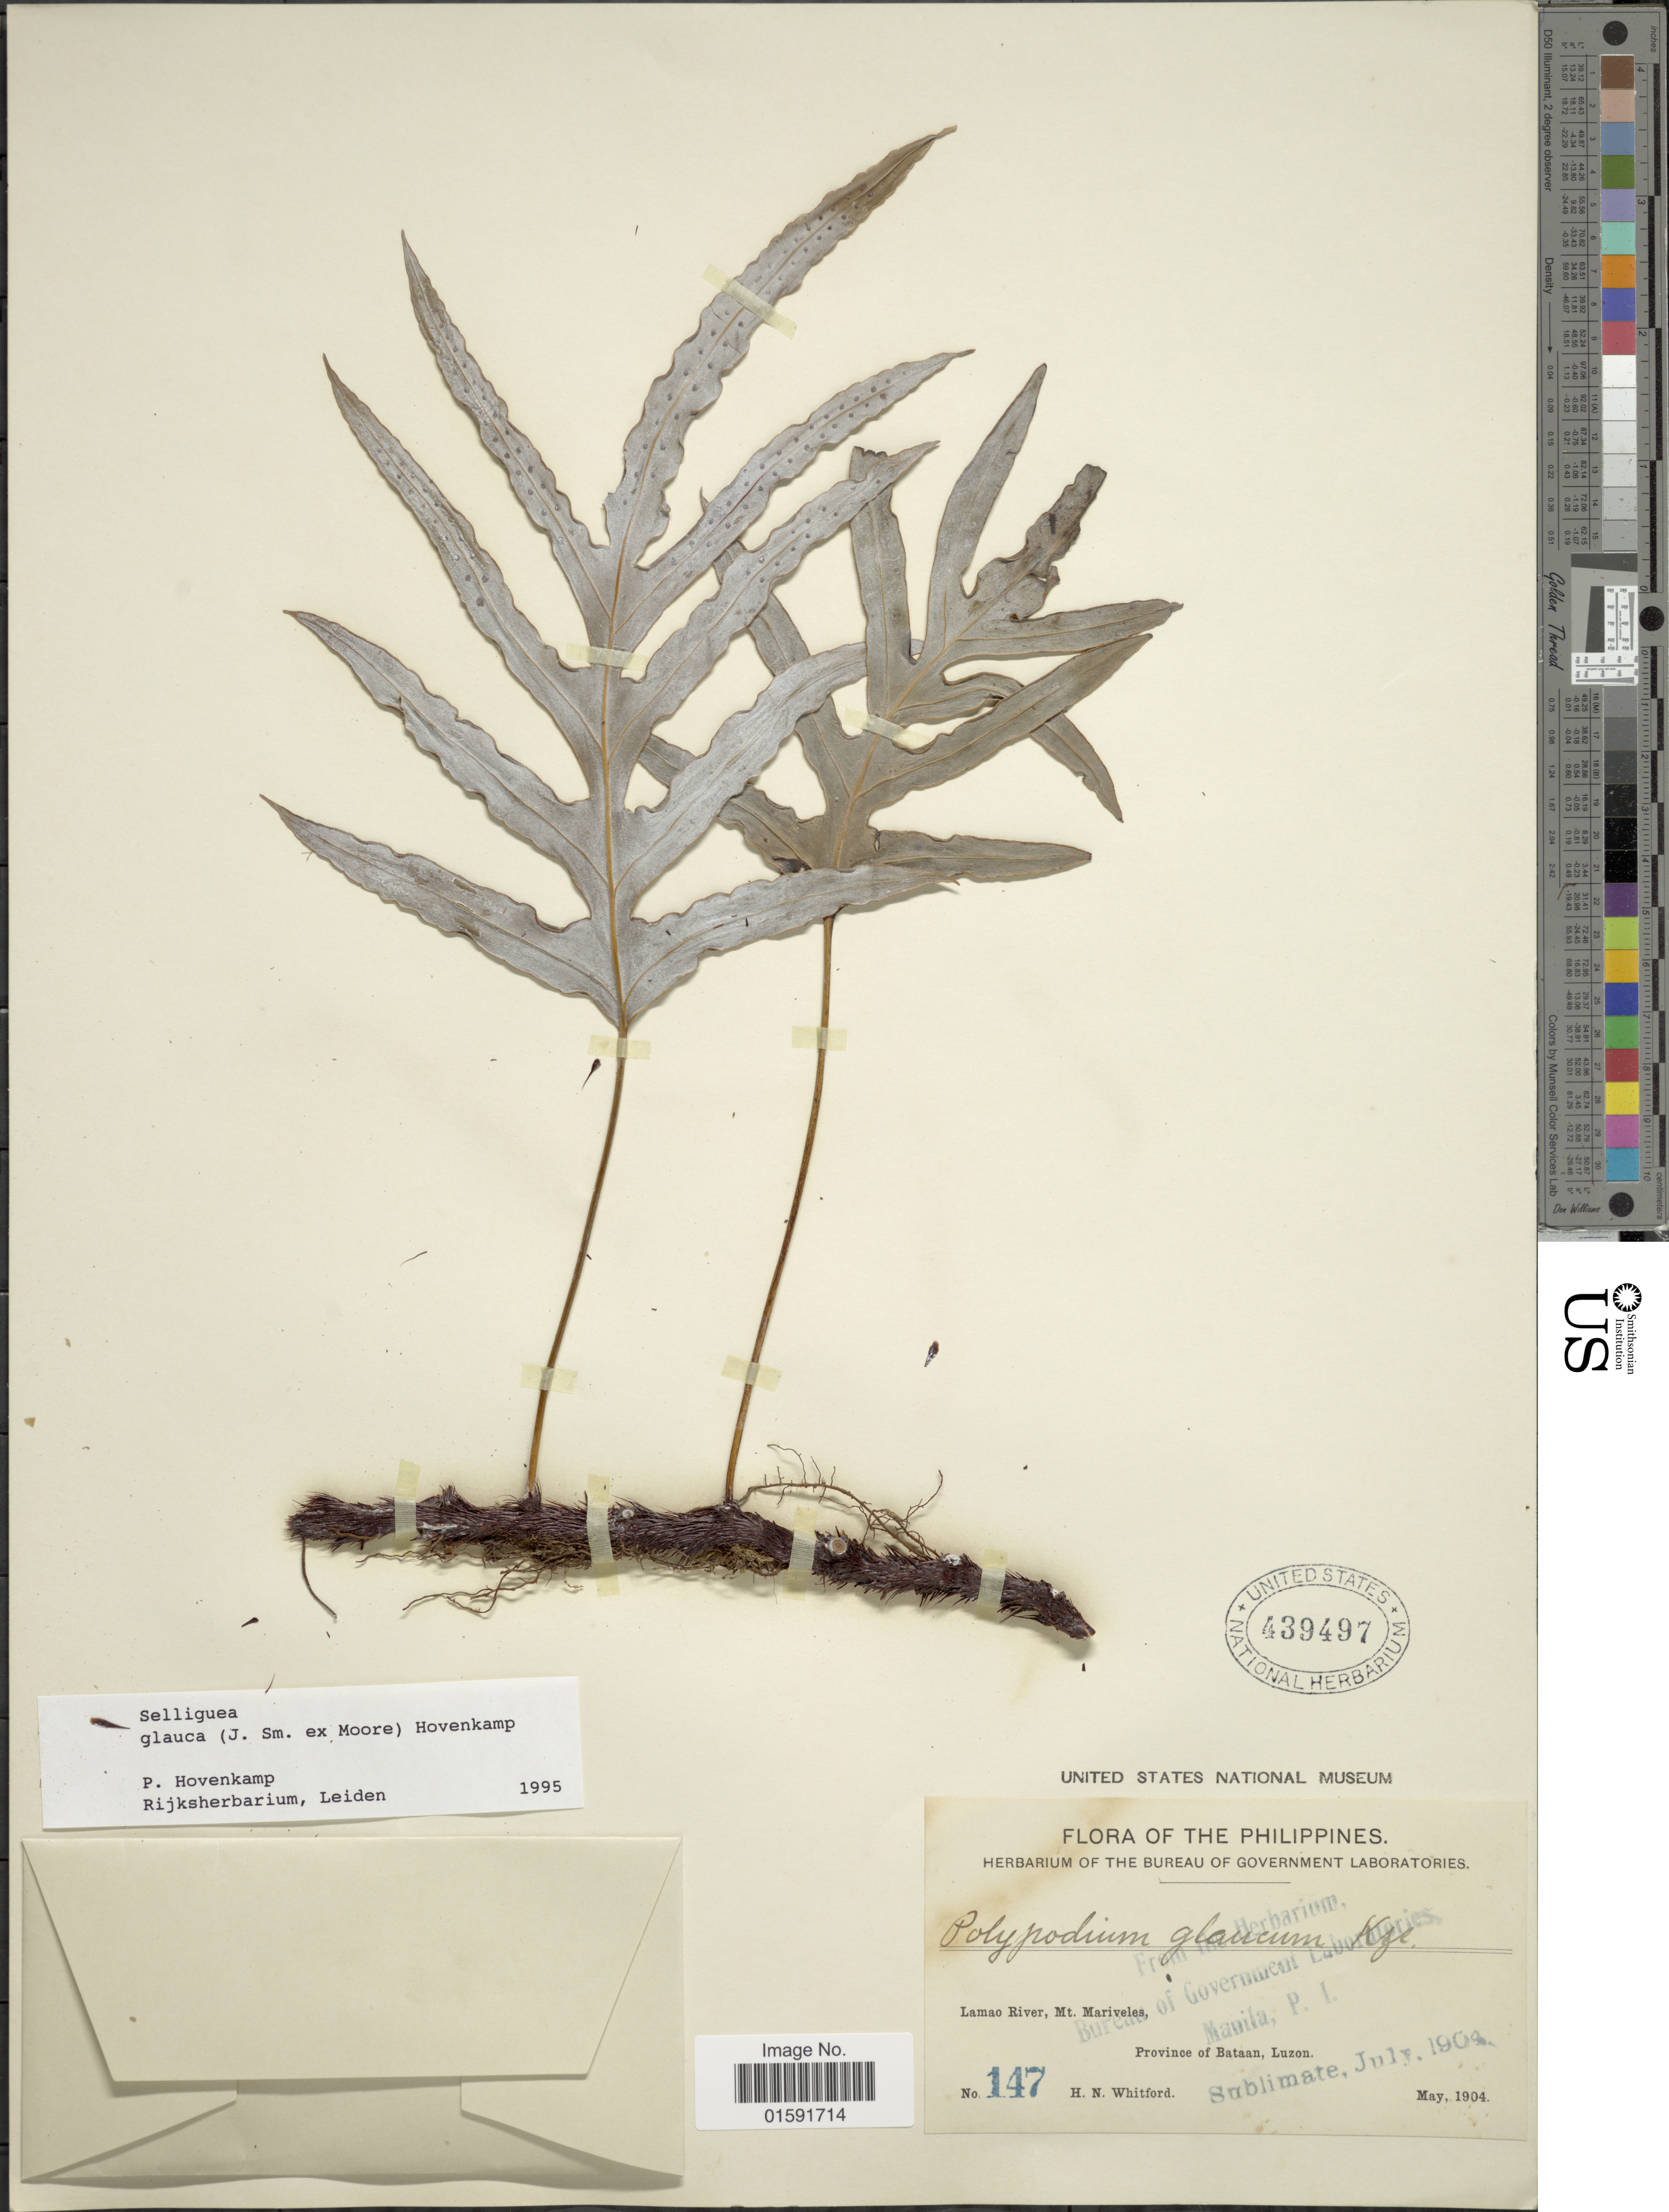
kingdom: Plantae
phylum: Tracheophyta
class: Polypodiopsida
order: Polypodiales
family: Polypodiaceae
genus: Selliguea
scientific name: Selliguea glauca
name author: (J. Sm. ex Brack.) Hovenkamp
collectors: H. N. Whitford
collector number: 147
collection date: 1904-05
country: Philippines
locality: Lamao River, Mt. Mariveles, Province of Bataan, Luzon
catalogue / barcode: US 439497